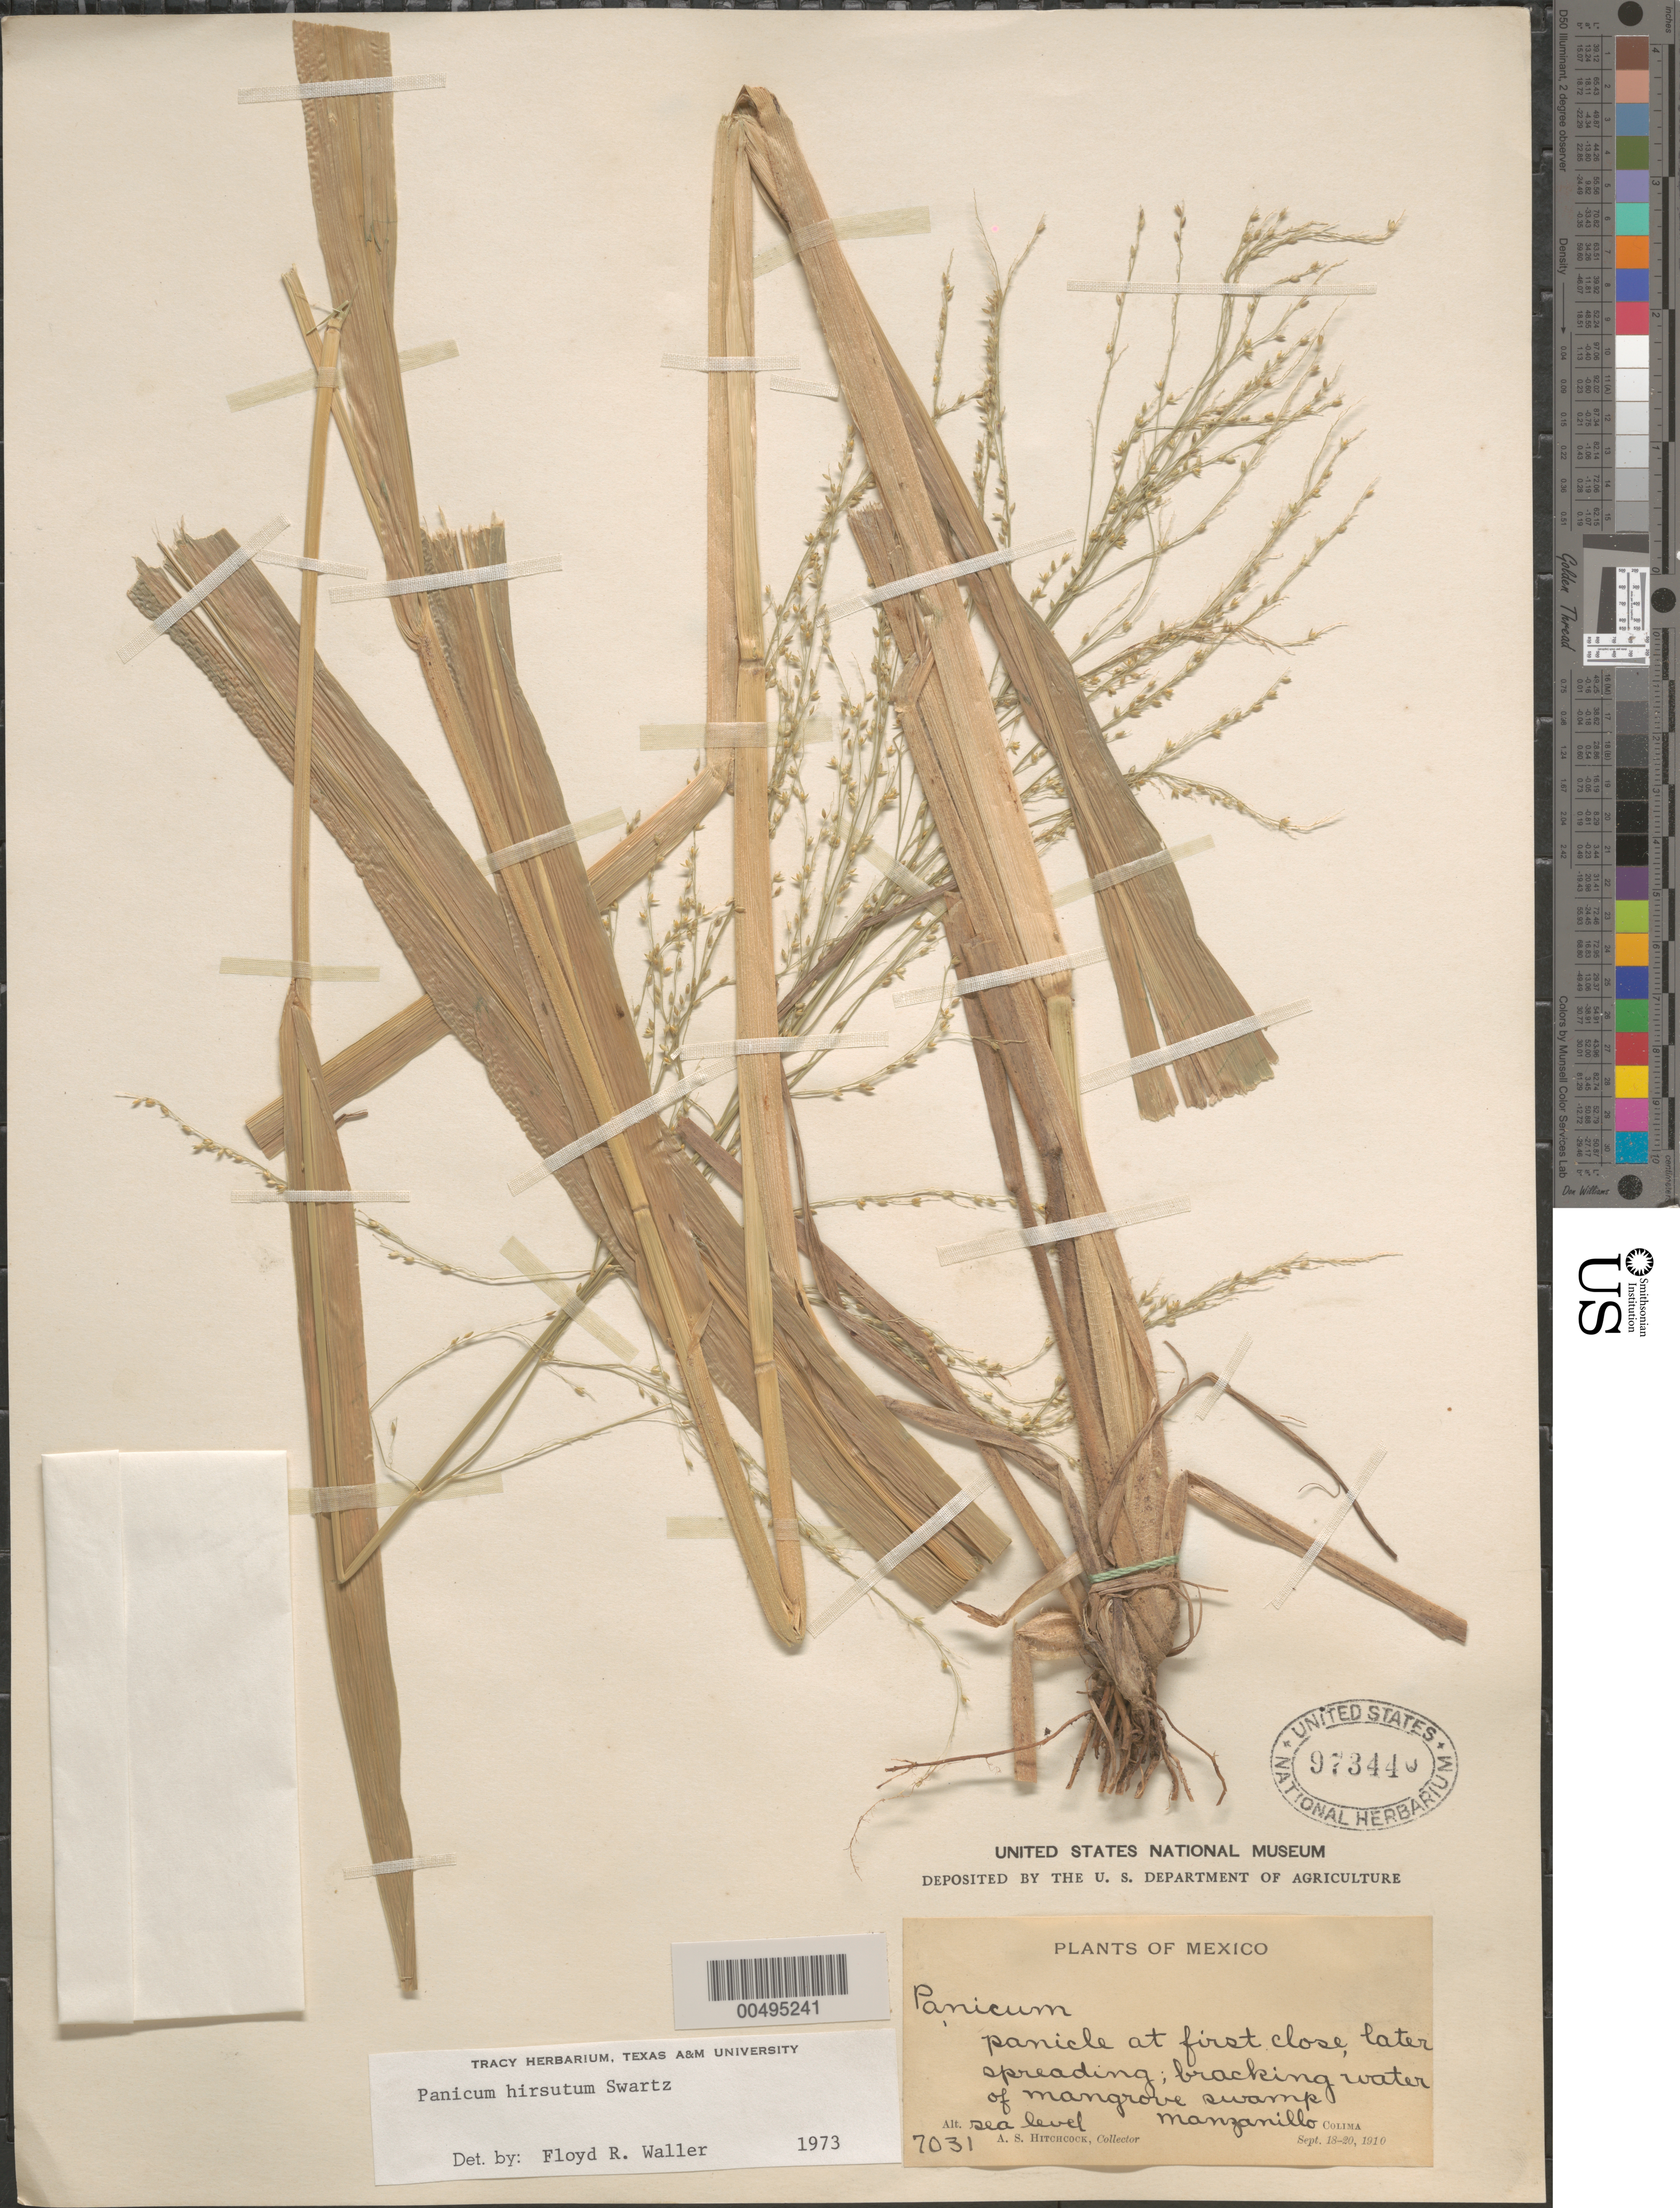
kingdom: Plantae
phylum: Tracheophyta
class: Liliopsida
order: Poales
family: Poaceae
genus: Panicum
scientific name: Panicum hirsutum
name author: Sw.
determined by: Waller, F. R.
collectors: A. S. Hitchcock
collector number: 7031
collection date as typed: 18 Sep 1910 to 20 Sep 1910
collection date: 1910-09-18/1910-09-20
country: Mexico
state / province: Colima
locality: Manzanillo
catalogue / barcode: US 973440